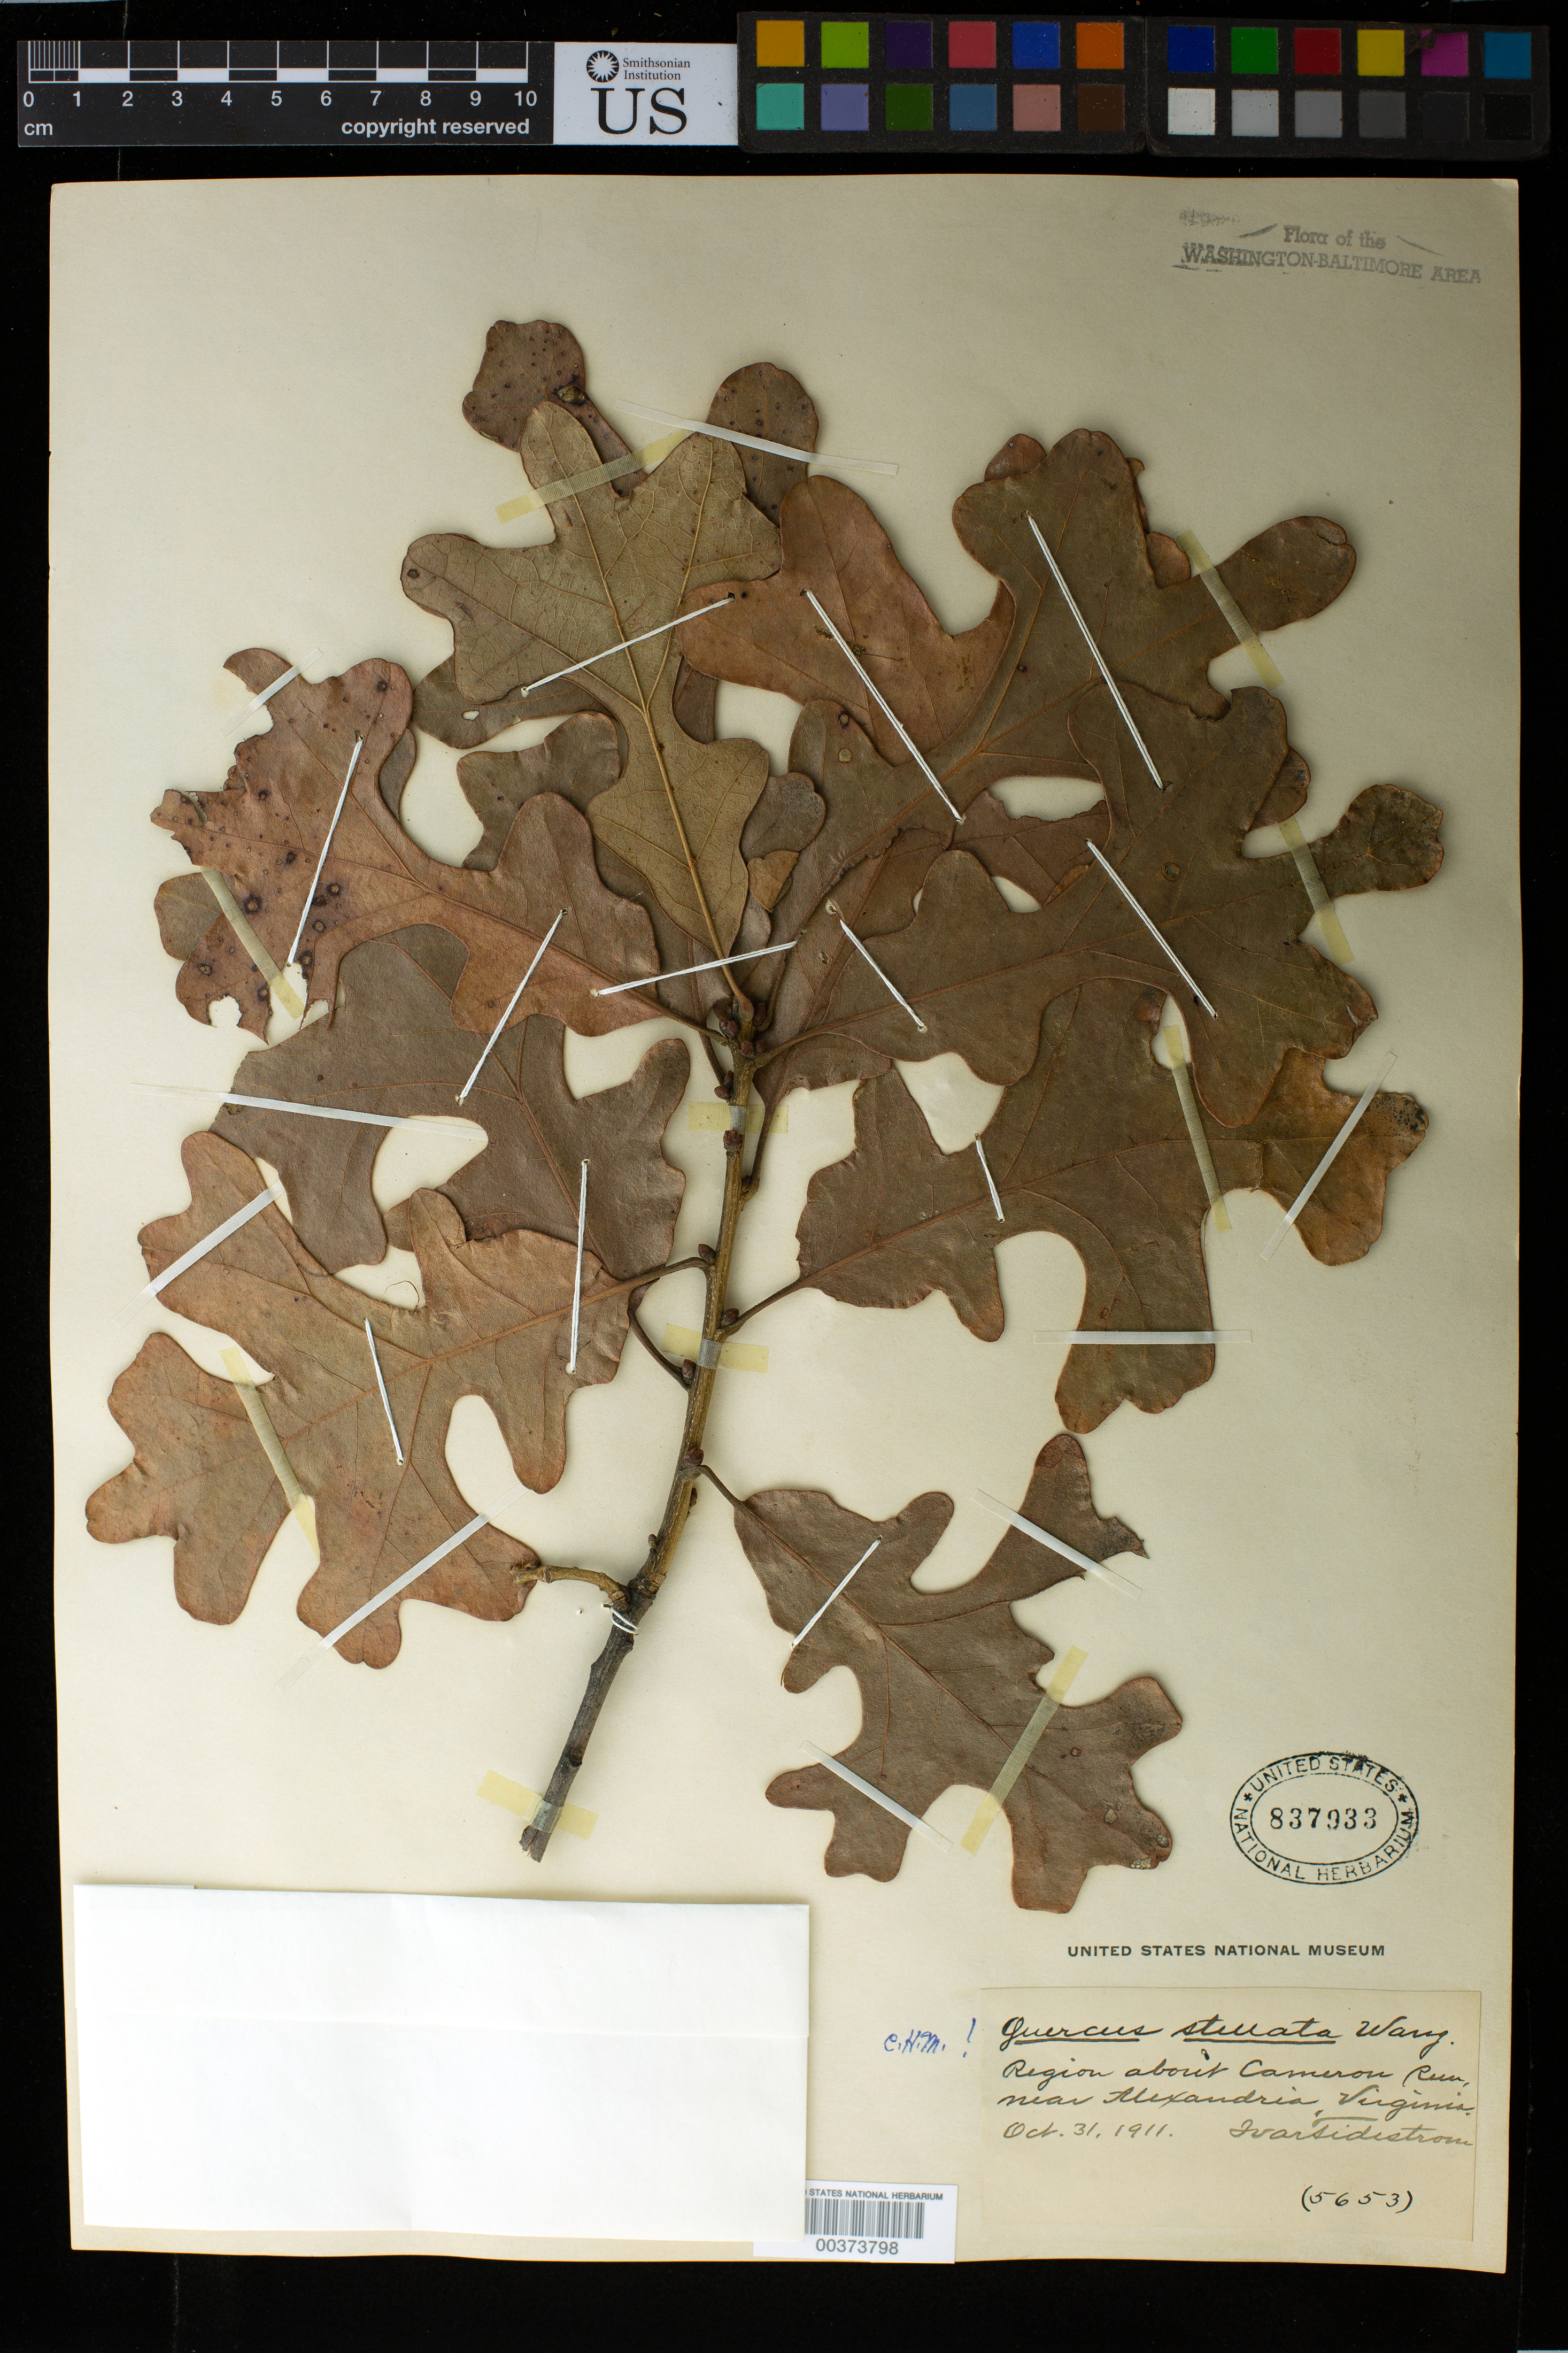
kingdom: Plantae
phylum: Tracheophyta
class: Magnoliopsida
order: Fagales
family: Fagaceae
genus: Quercus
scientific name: Quercus stellata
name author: Wangenh.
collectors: I. F. Tidestrom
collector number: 5653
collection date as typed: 31 Oct 1911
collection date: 1911-10-31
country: United States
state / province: Virginia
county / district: Fairfax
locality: Cameron Run, near Alexandria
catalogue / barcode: US 837933